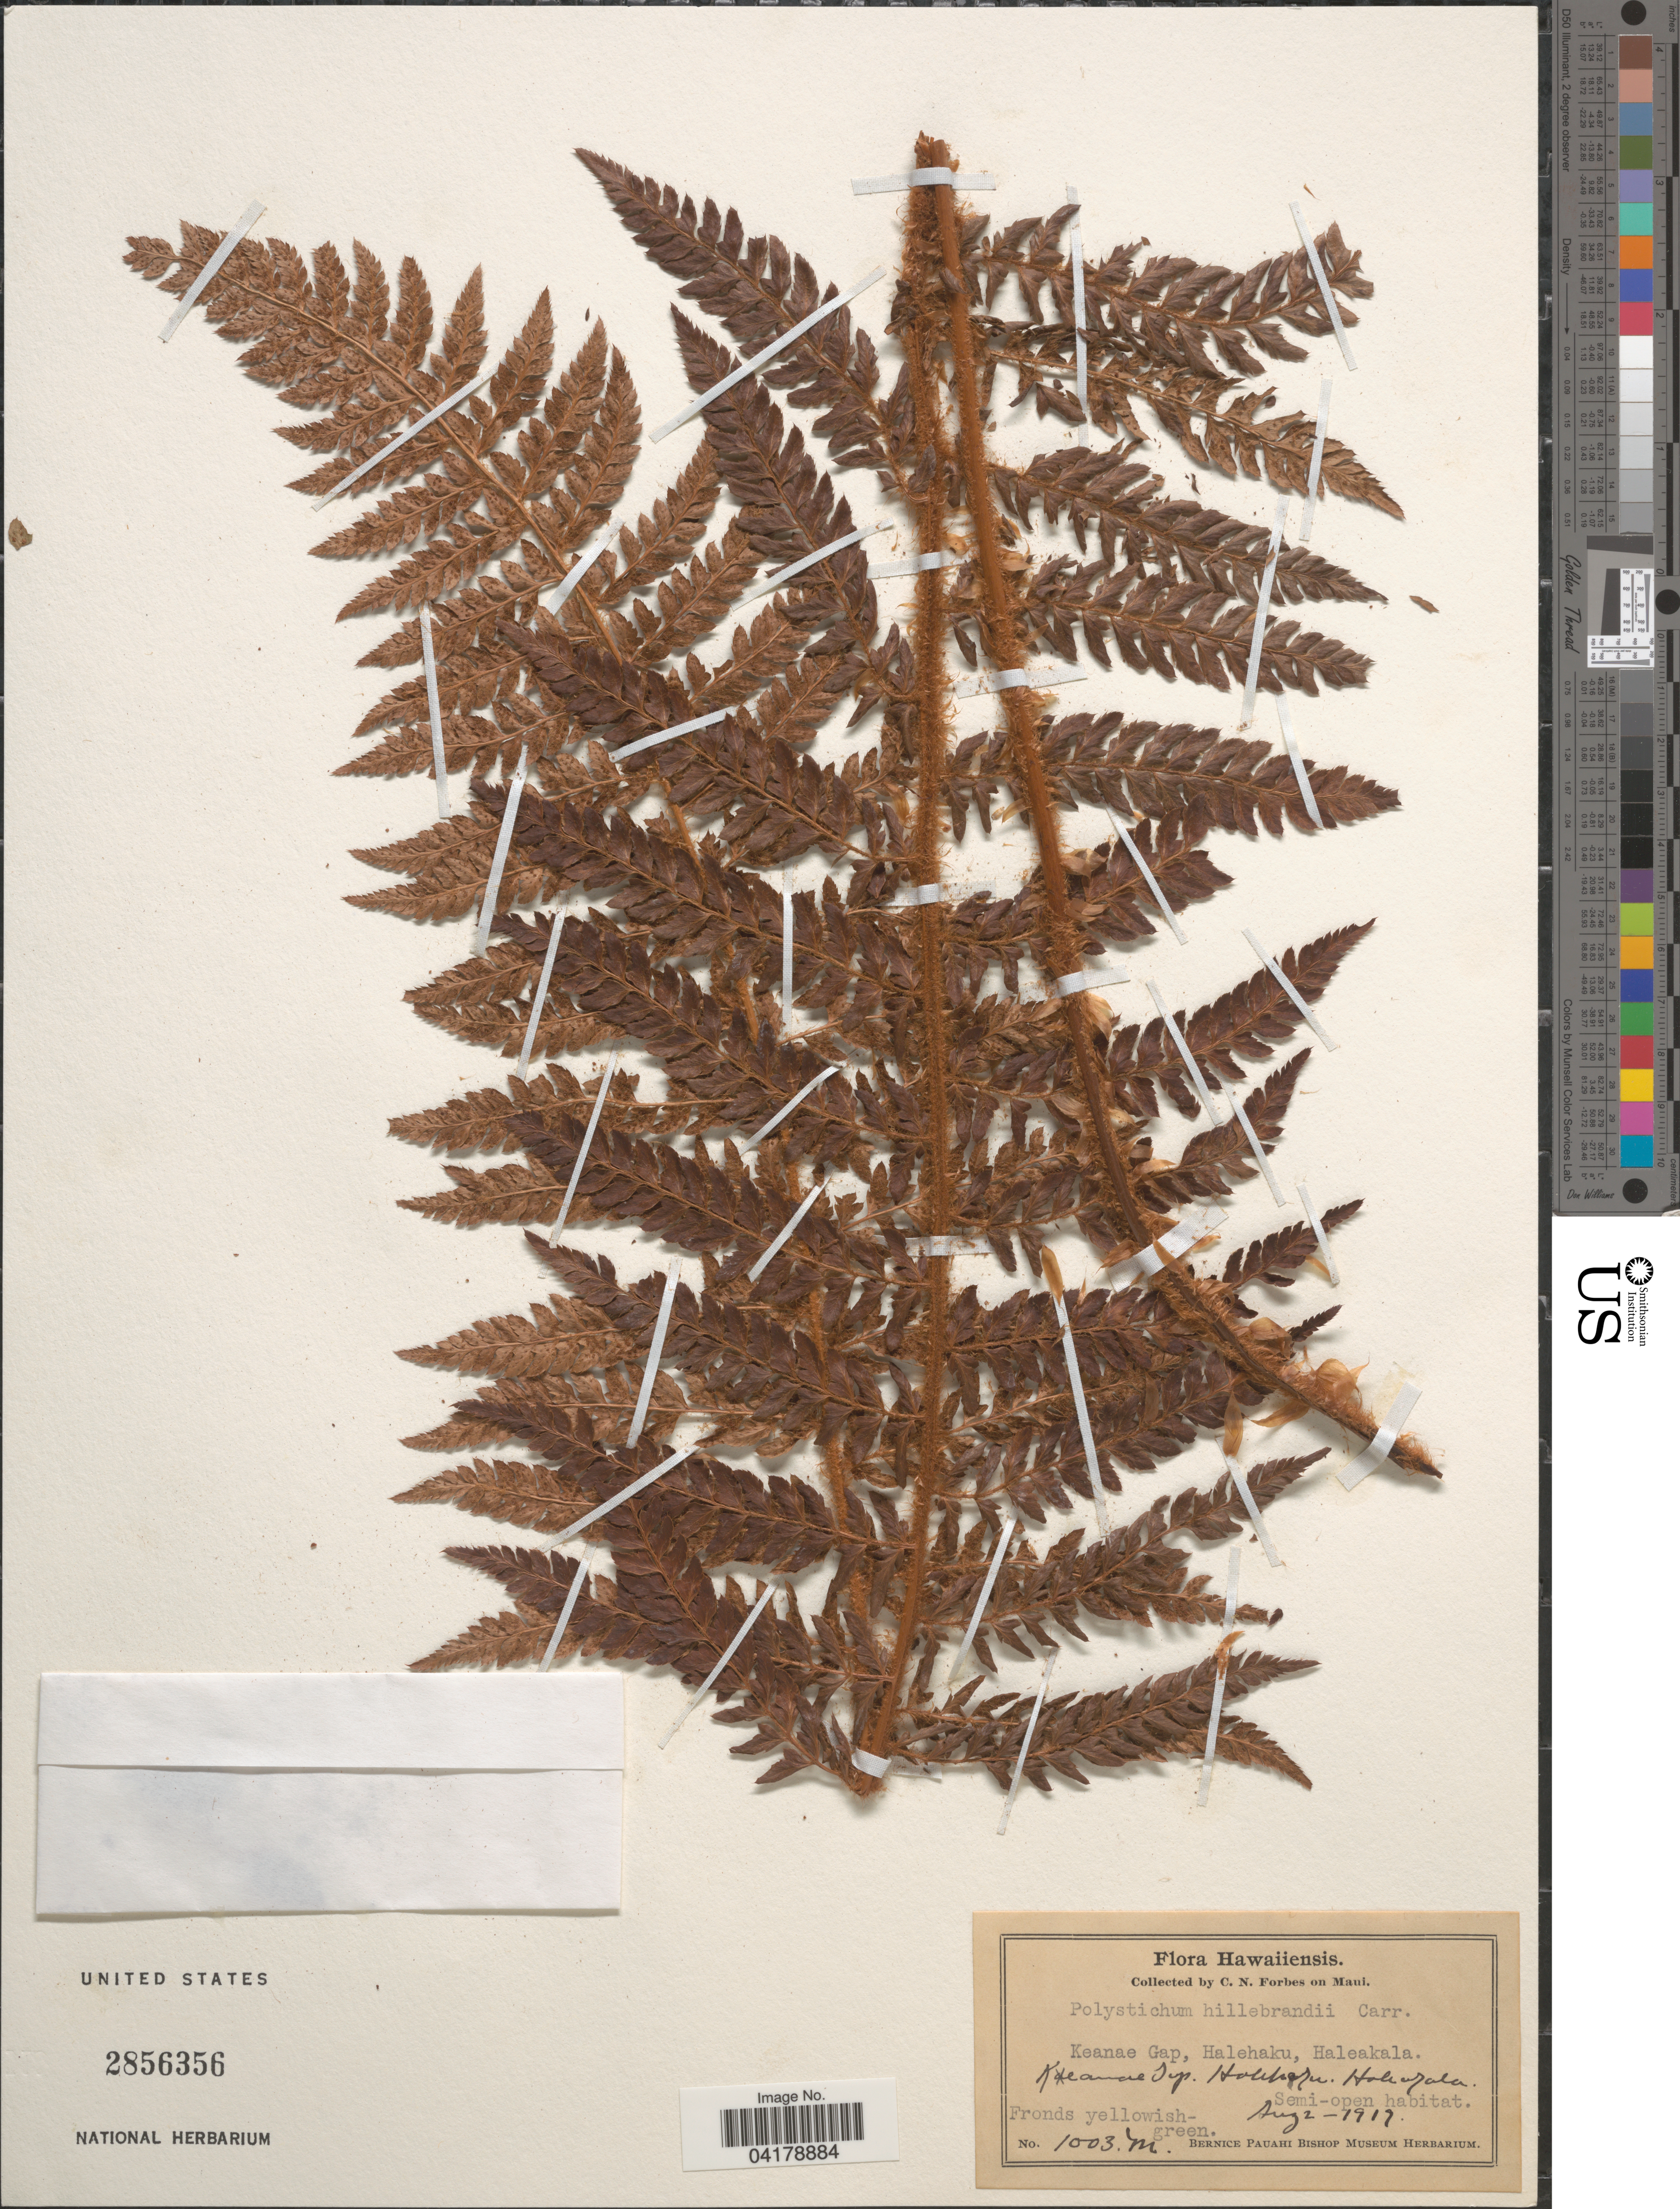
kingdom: Plantae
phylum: Tracheophyta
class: Polypodiopsida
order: Polypodiales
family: Dryopteridaceae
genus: Polystichum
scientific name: Polystichum hillebrandii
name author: Carruth.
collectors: C. N. Forbes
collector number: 1003M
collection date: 1919-08-02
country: United States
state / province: Hawaii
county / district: Maui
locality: Maui. Keanae Gap, Halehaku, Haleakala.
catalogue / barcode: US 2856356